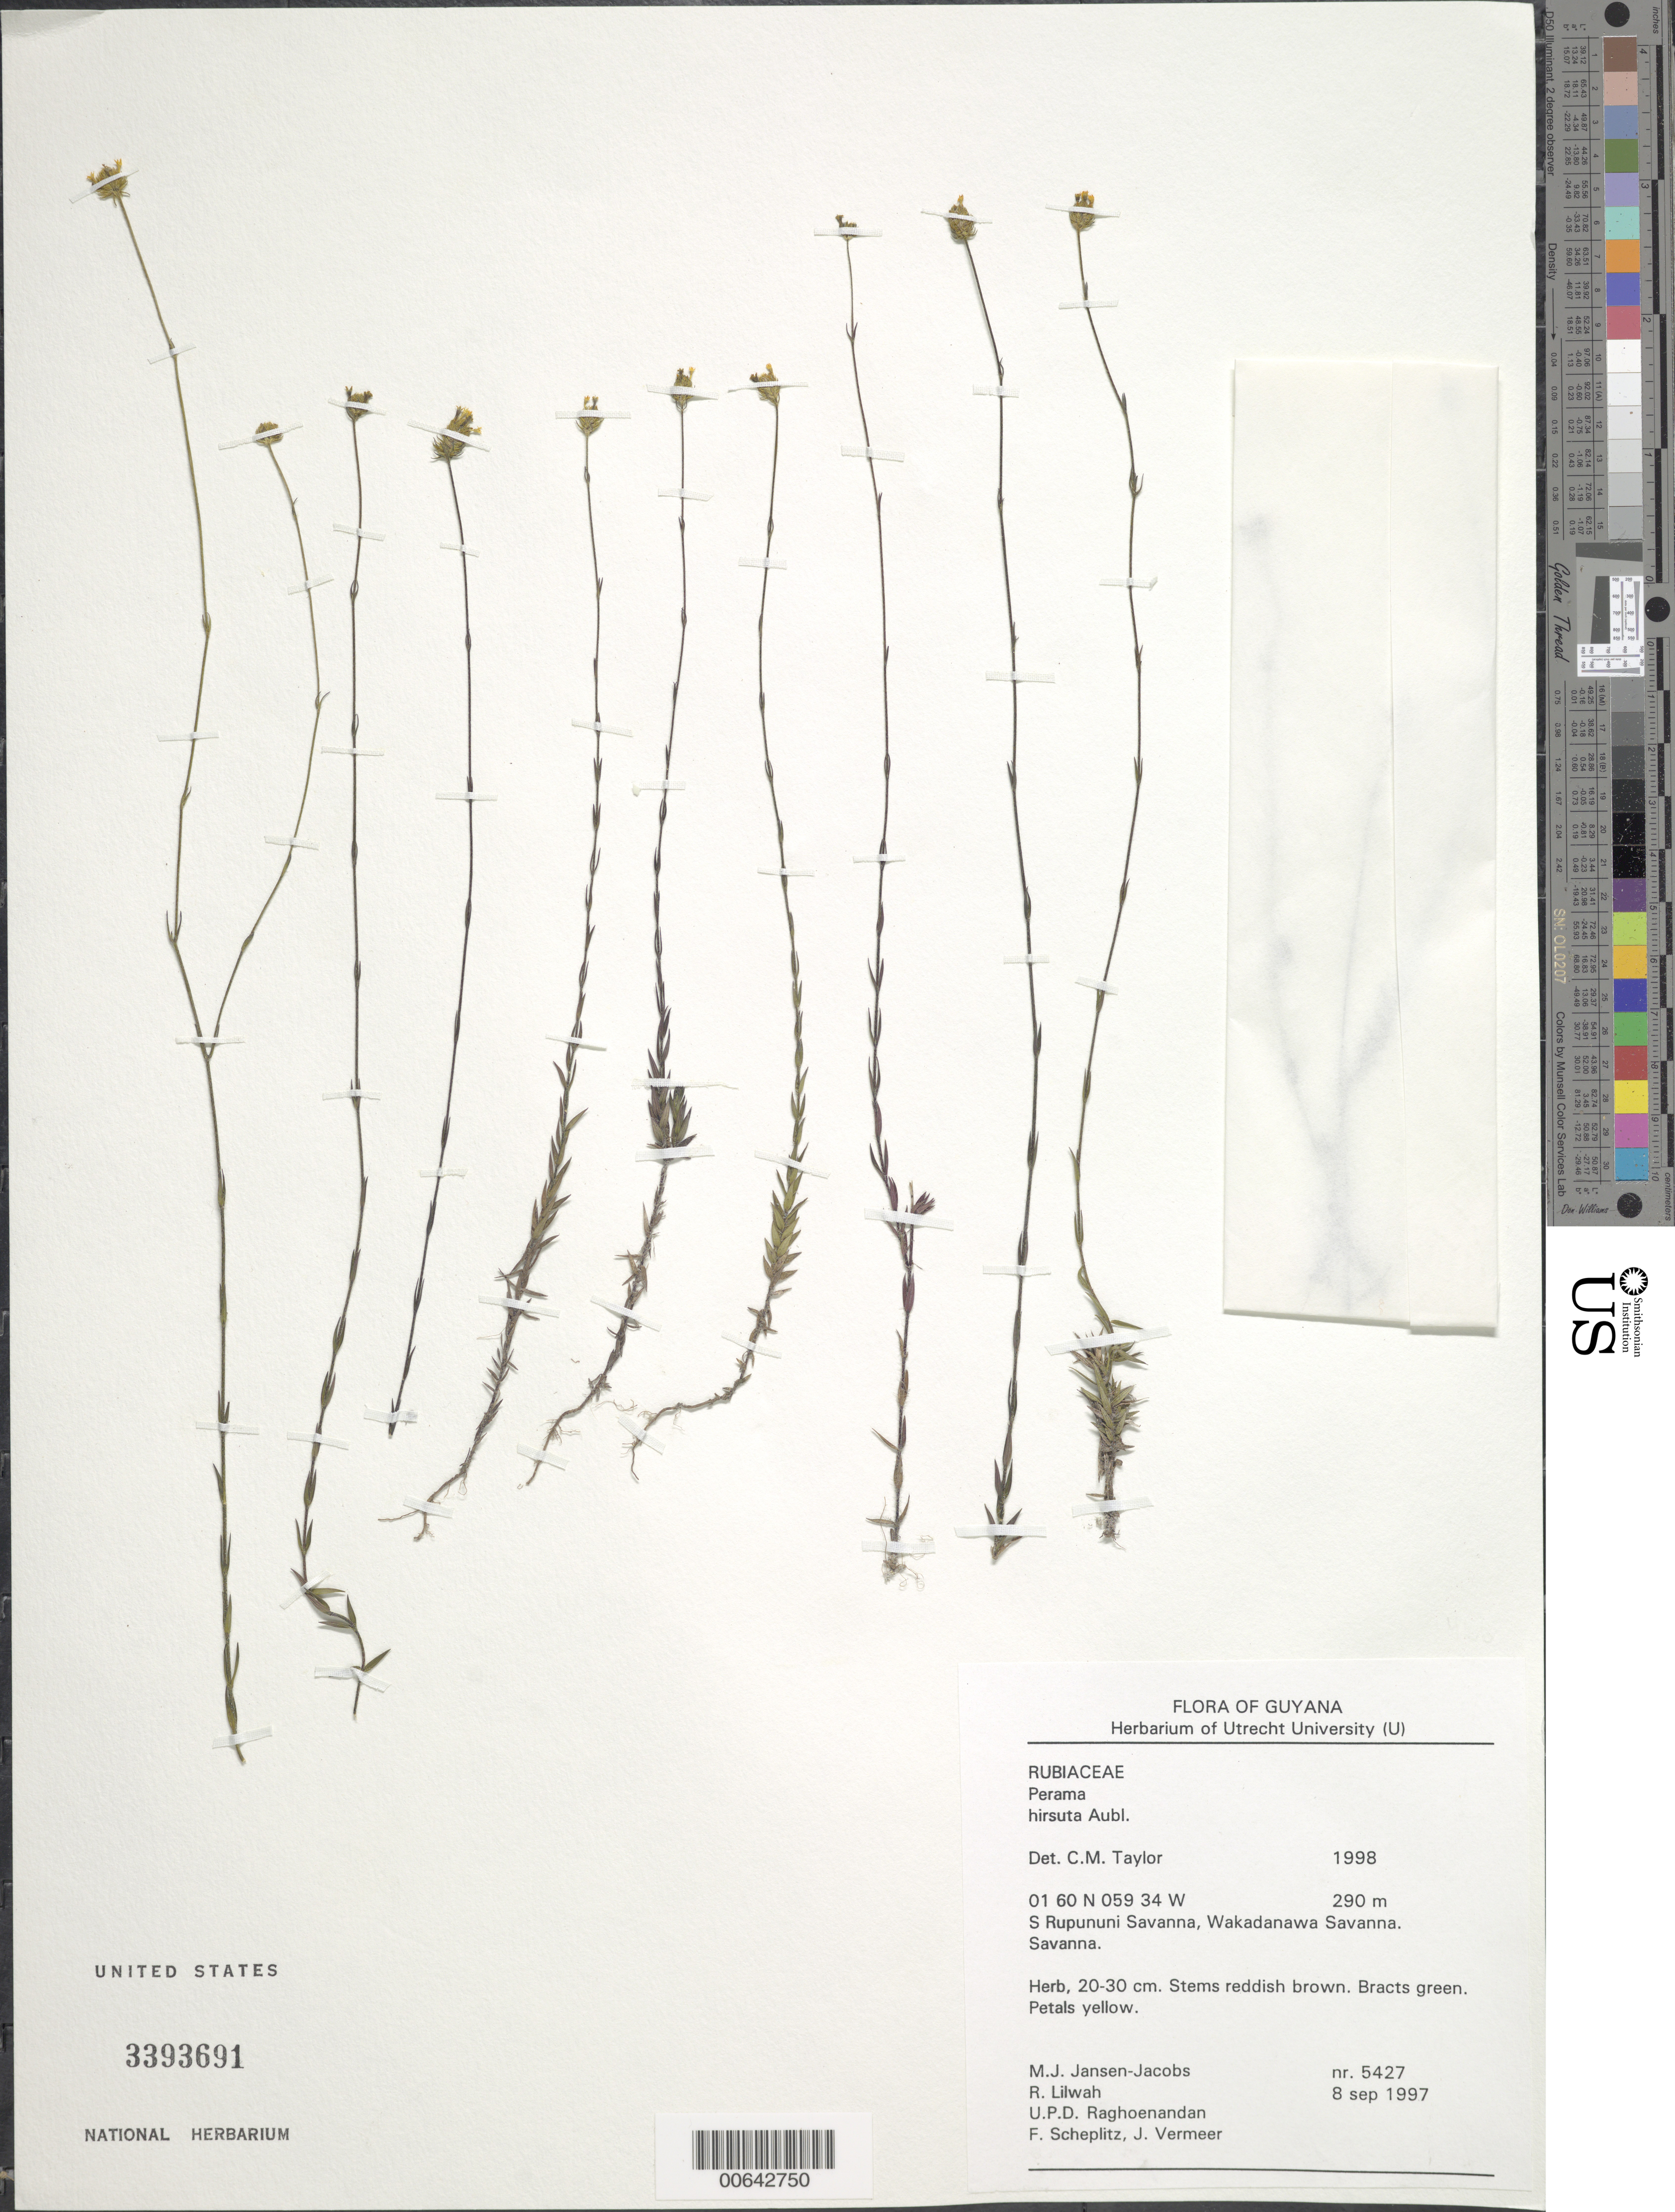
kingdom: Plantae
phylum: Tracheophyta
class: Magnoliopsida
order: Gentianales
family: Rubiaceae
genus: Perama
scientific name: Perama hirsuta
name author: Aubl.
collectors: M. J. Jansen-Jacobs, R. Lilwah, U. Raghoenandan, F. Scheplitz & J. Vermeer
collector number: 5427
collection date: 1997-09-08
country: Guyana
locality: S Rupununu Savanna Wakadanawa Savanna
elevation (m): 290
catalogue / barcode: US 3393691